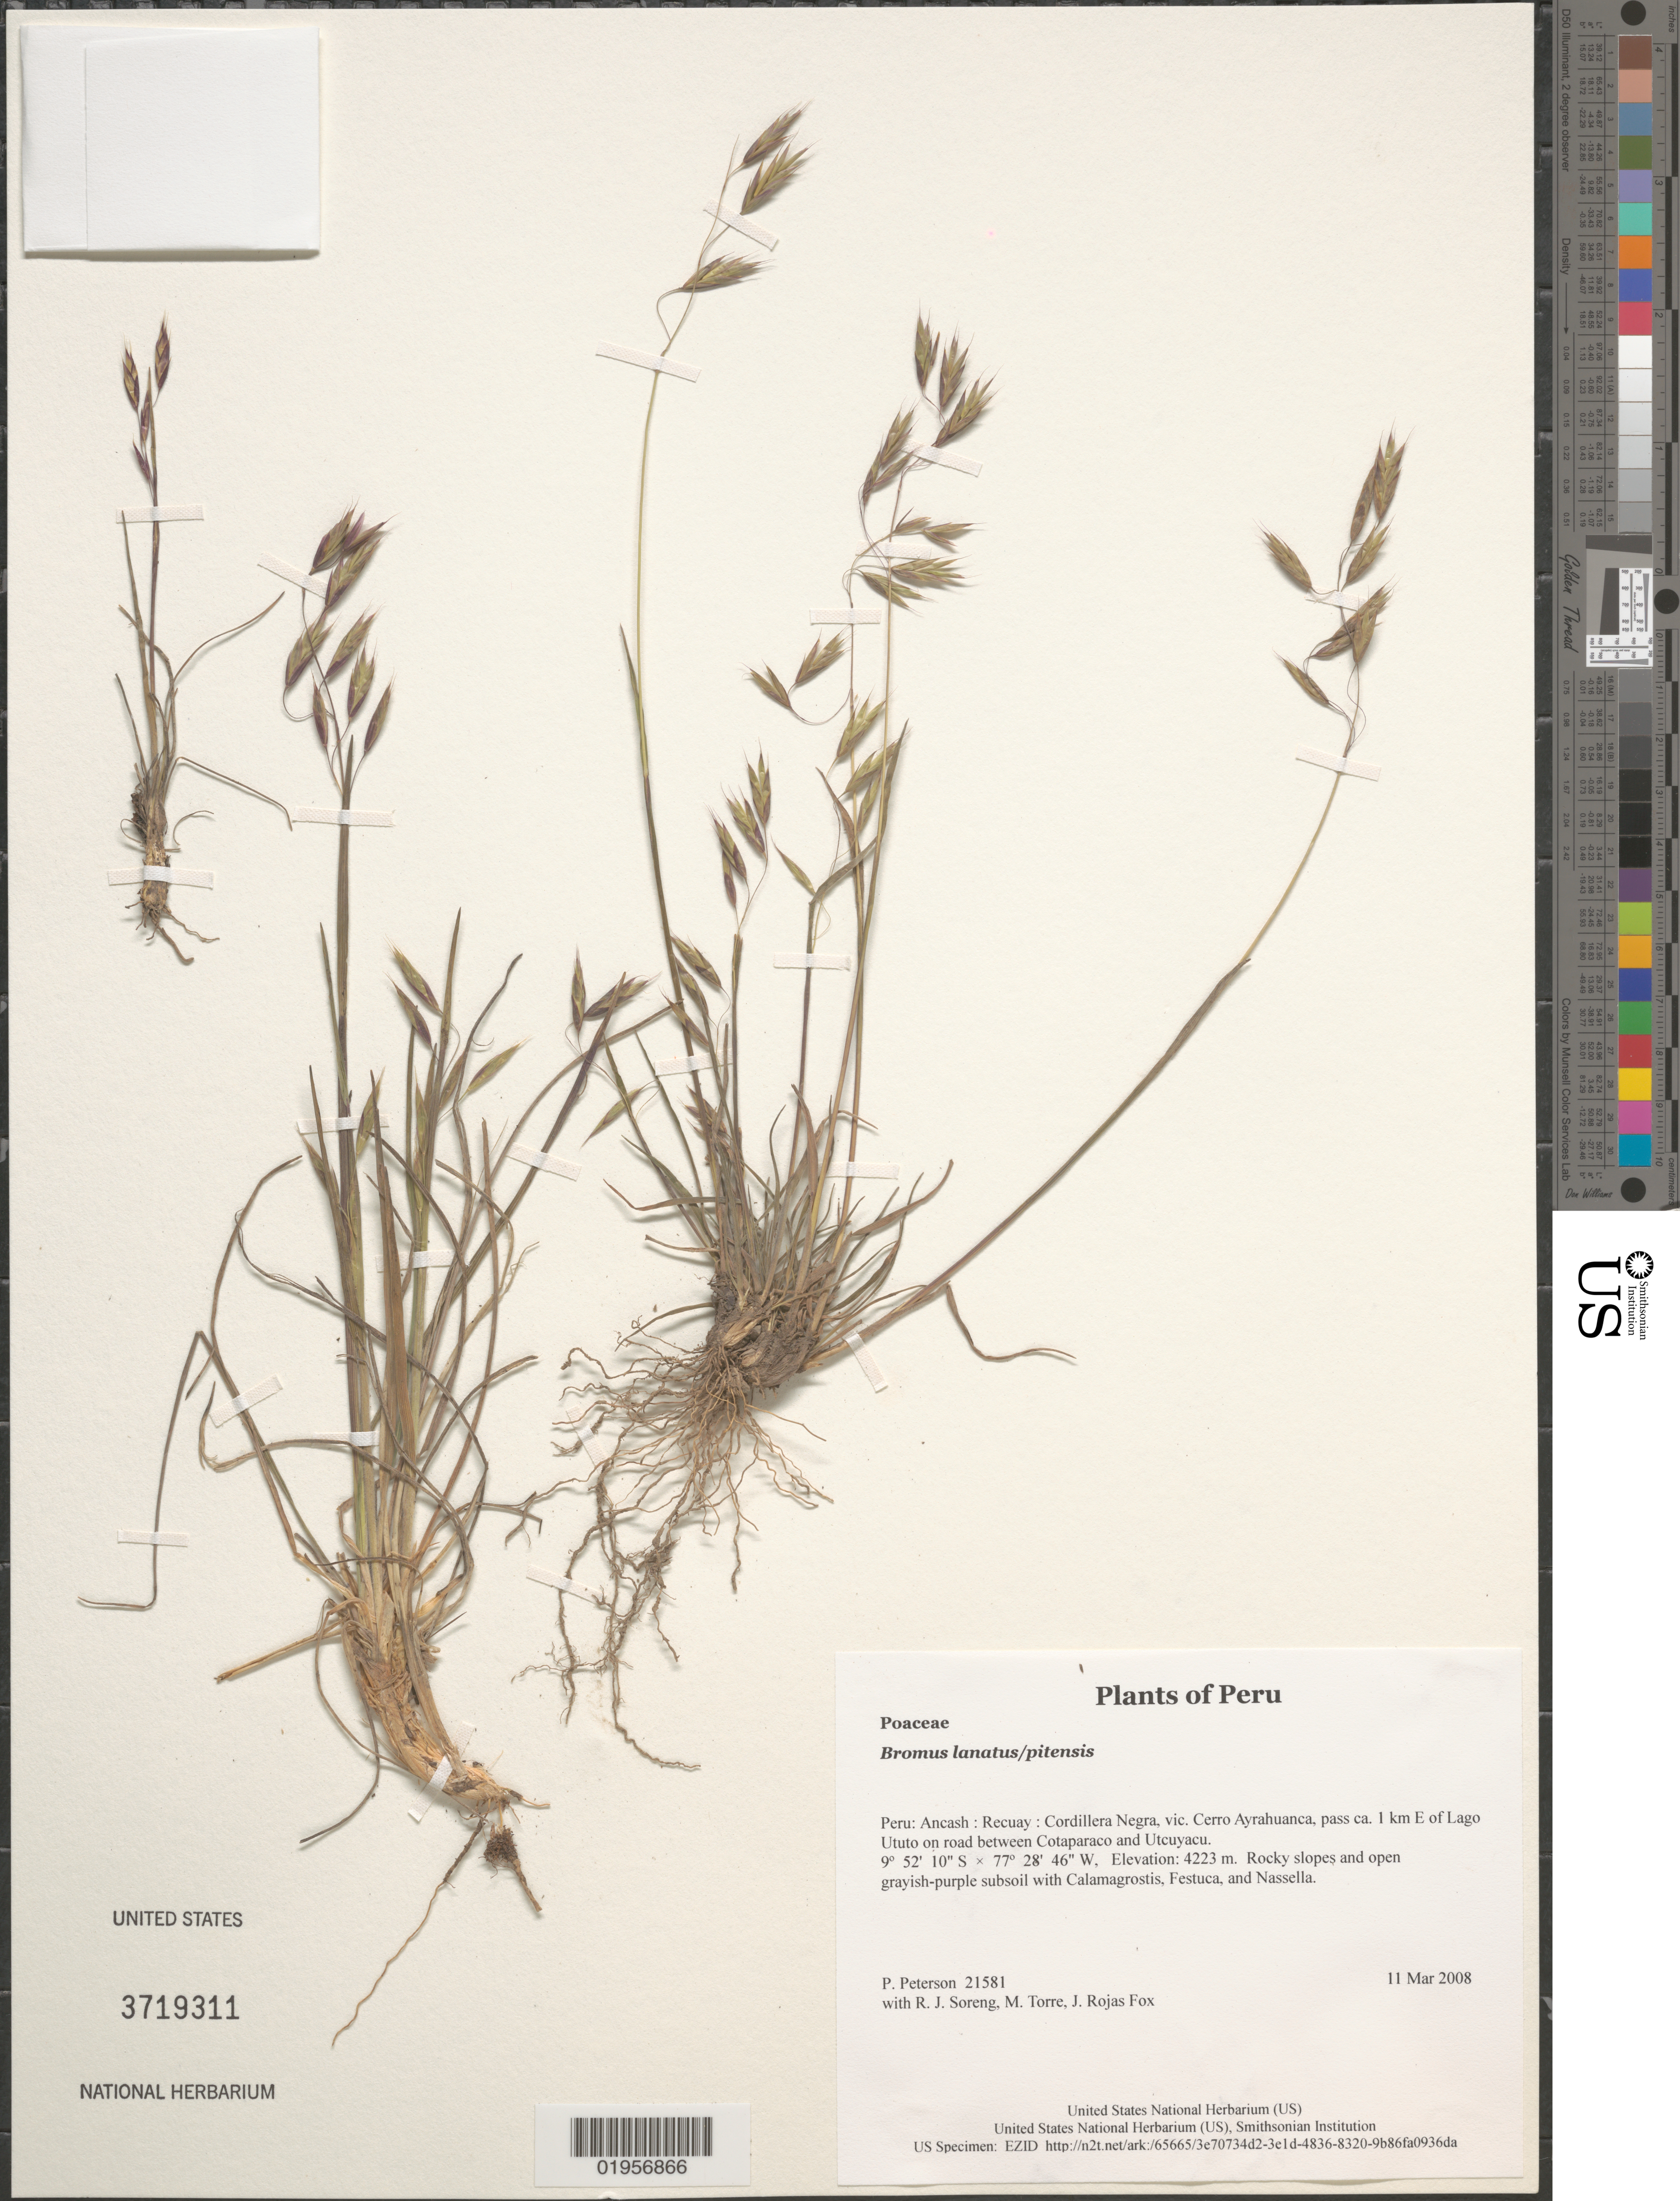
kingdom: Plantae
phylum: Tracheophyta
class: Liliopsida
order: Poales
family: Poaceae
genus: Bromus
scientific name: Bromus lanatus/pitensis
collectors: P. M. Peterson, R. J. Soreng, M. Torre & J. Rojas Fox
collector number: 21581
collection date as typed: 11 Mar 2008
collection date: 2008-03-11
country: Peru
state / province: Ancash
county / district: Recuay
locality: Cordillera Negra, vic. Cerro Ayrahuanca, pass ca. 1 km E of Lago Ututo on road between Cotaparaco and Utcuyacu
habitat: Rocky slopes and open grayish-purple subsoil with Calamagrostis, Festuca, and Nassella.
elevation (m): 4223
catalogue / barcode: US 3719311